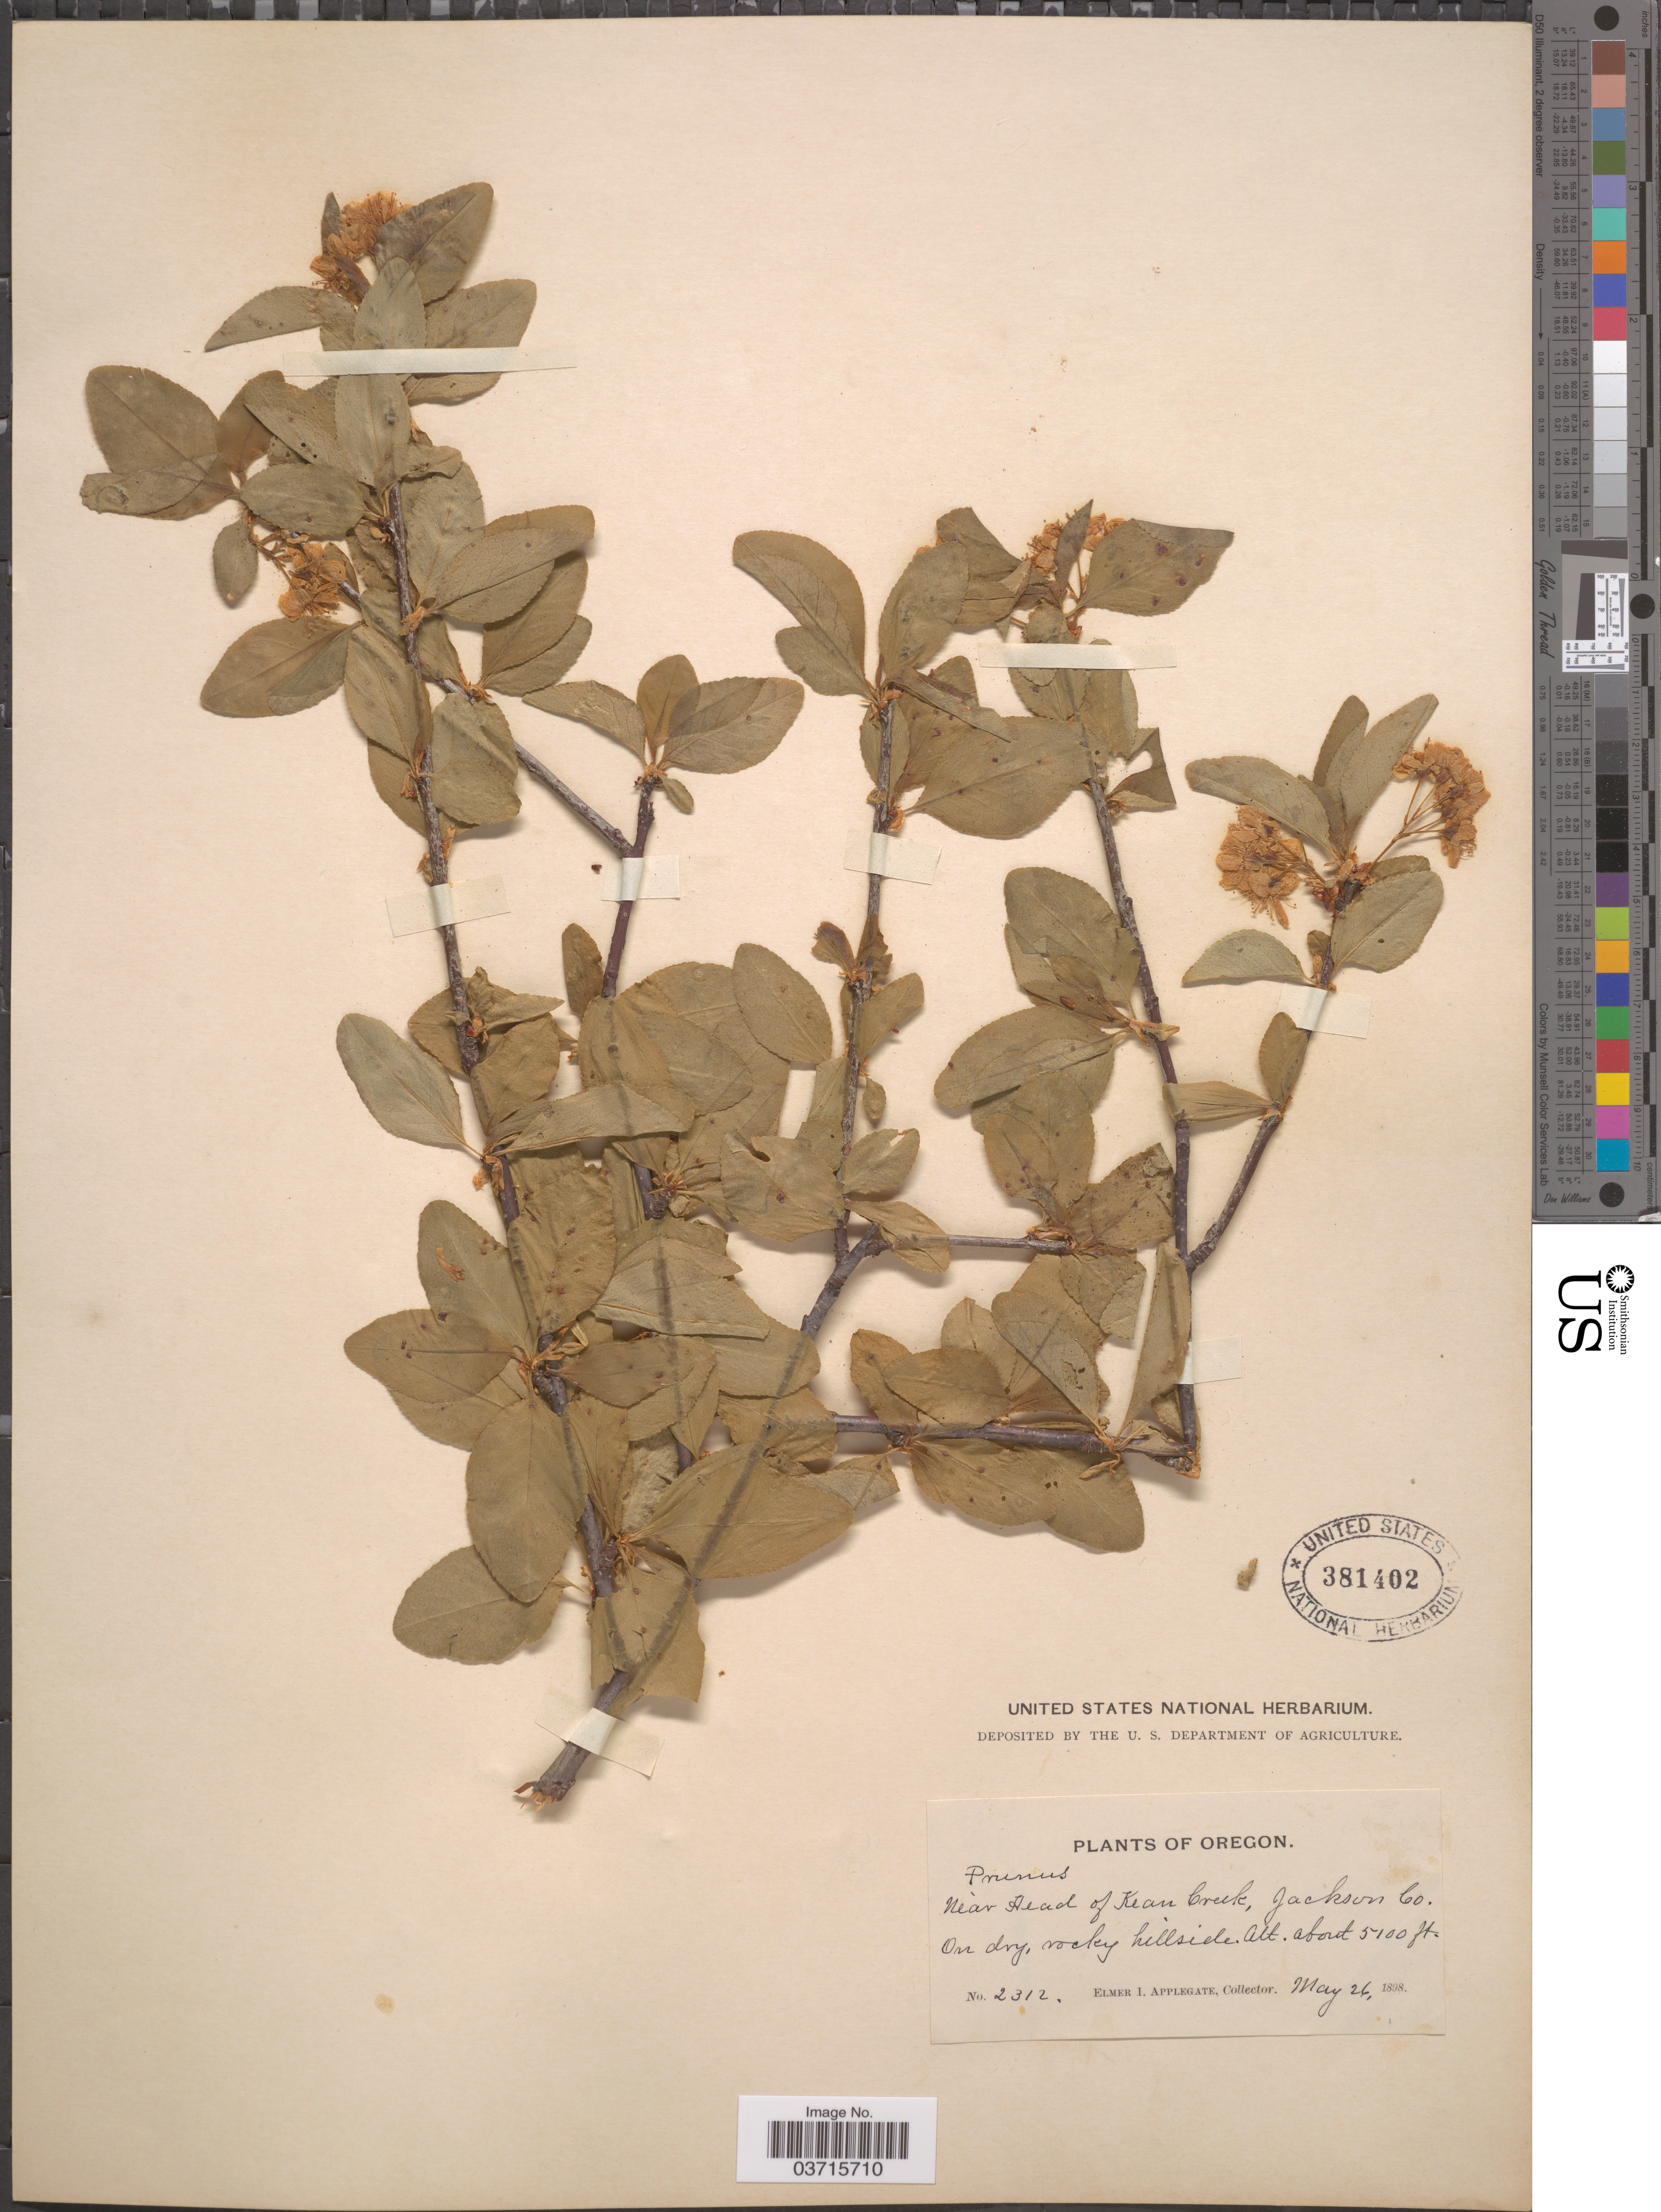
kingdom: Plantae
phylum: Tracheophyta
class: Magnoliopsida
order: Rosales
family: Rosaceae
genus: Prunus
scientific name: Prunus emarginata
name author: (Douglas ex Hook.) Eaton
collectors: E. I. Applegate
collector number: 2312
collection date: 1898-05-26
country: United States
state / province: Oregon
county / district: Jackson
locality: Near Head of Kean Creek, Jackson Co.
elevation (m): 1554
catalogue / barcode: US 381402